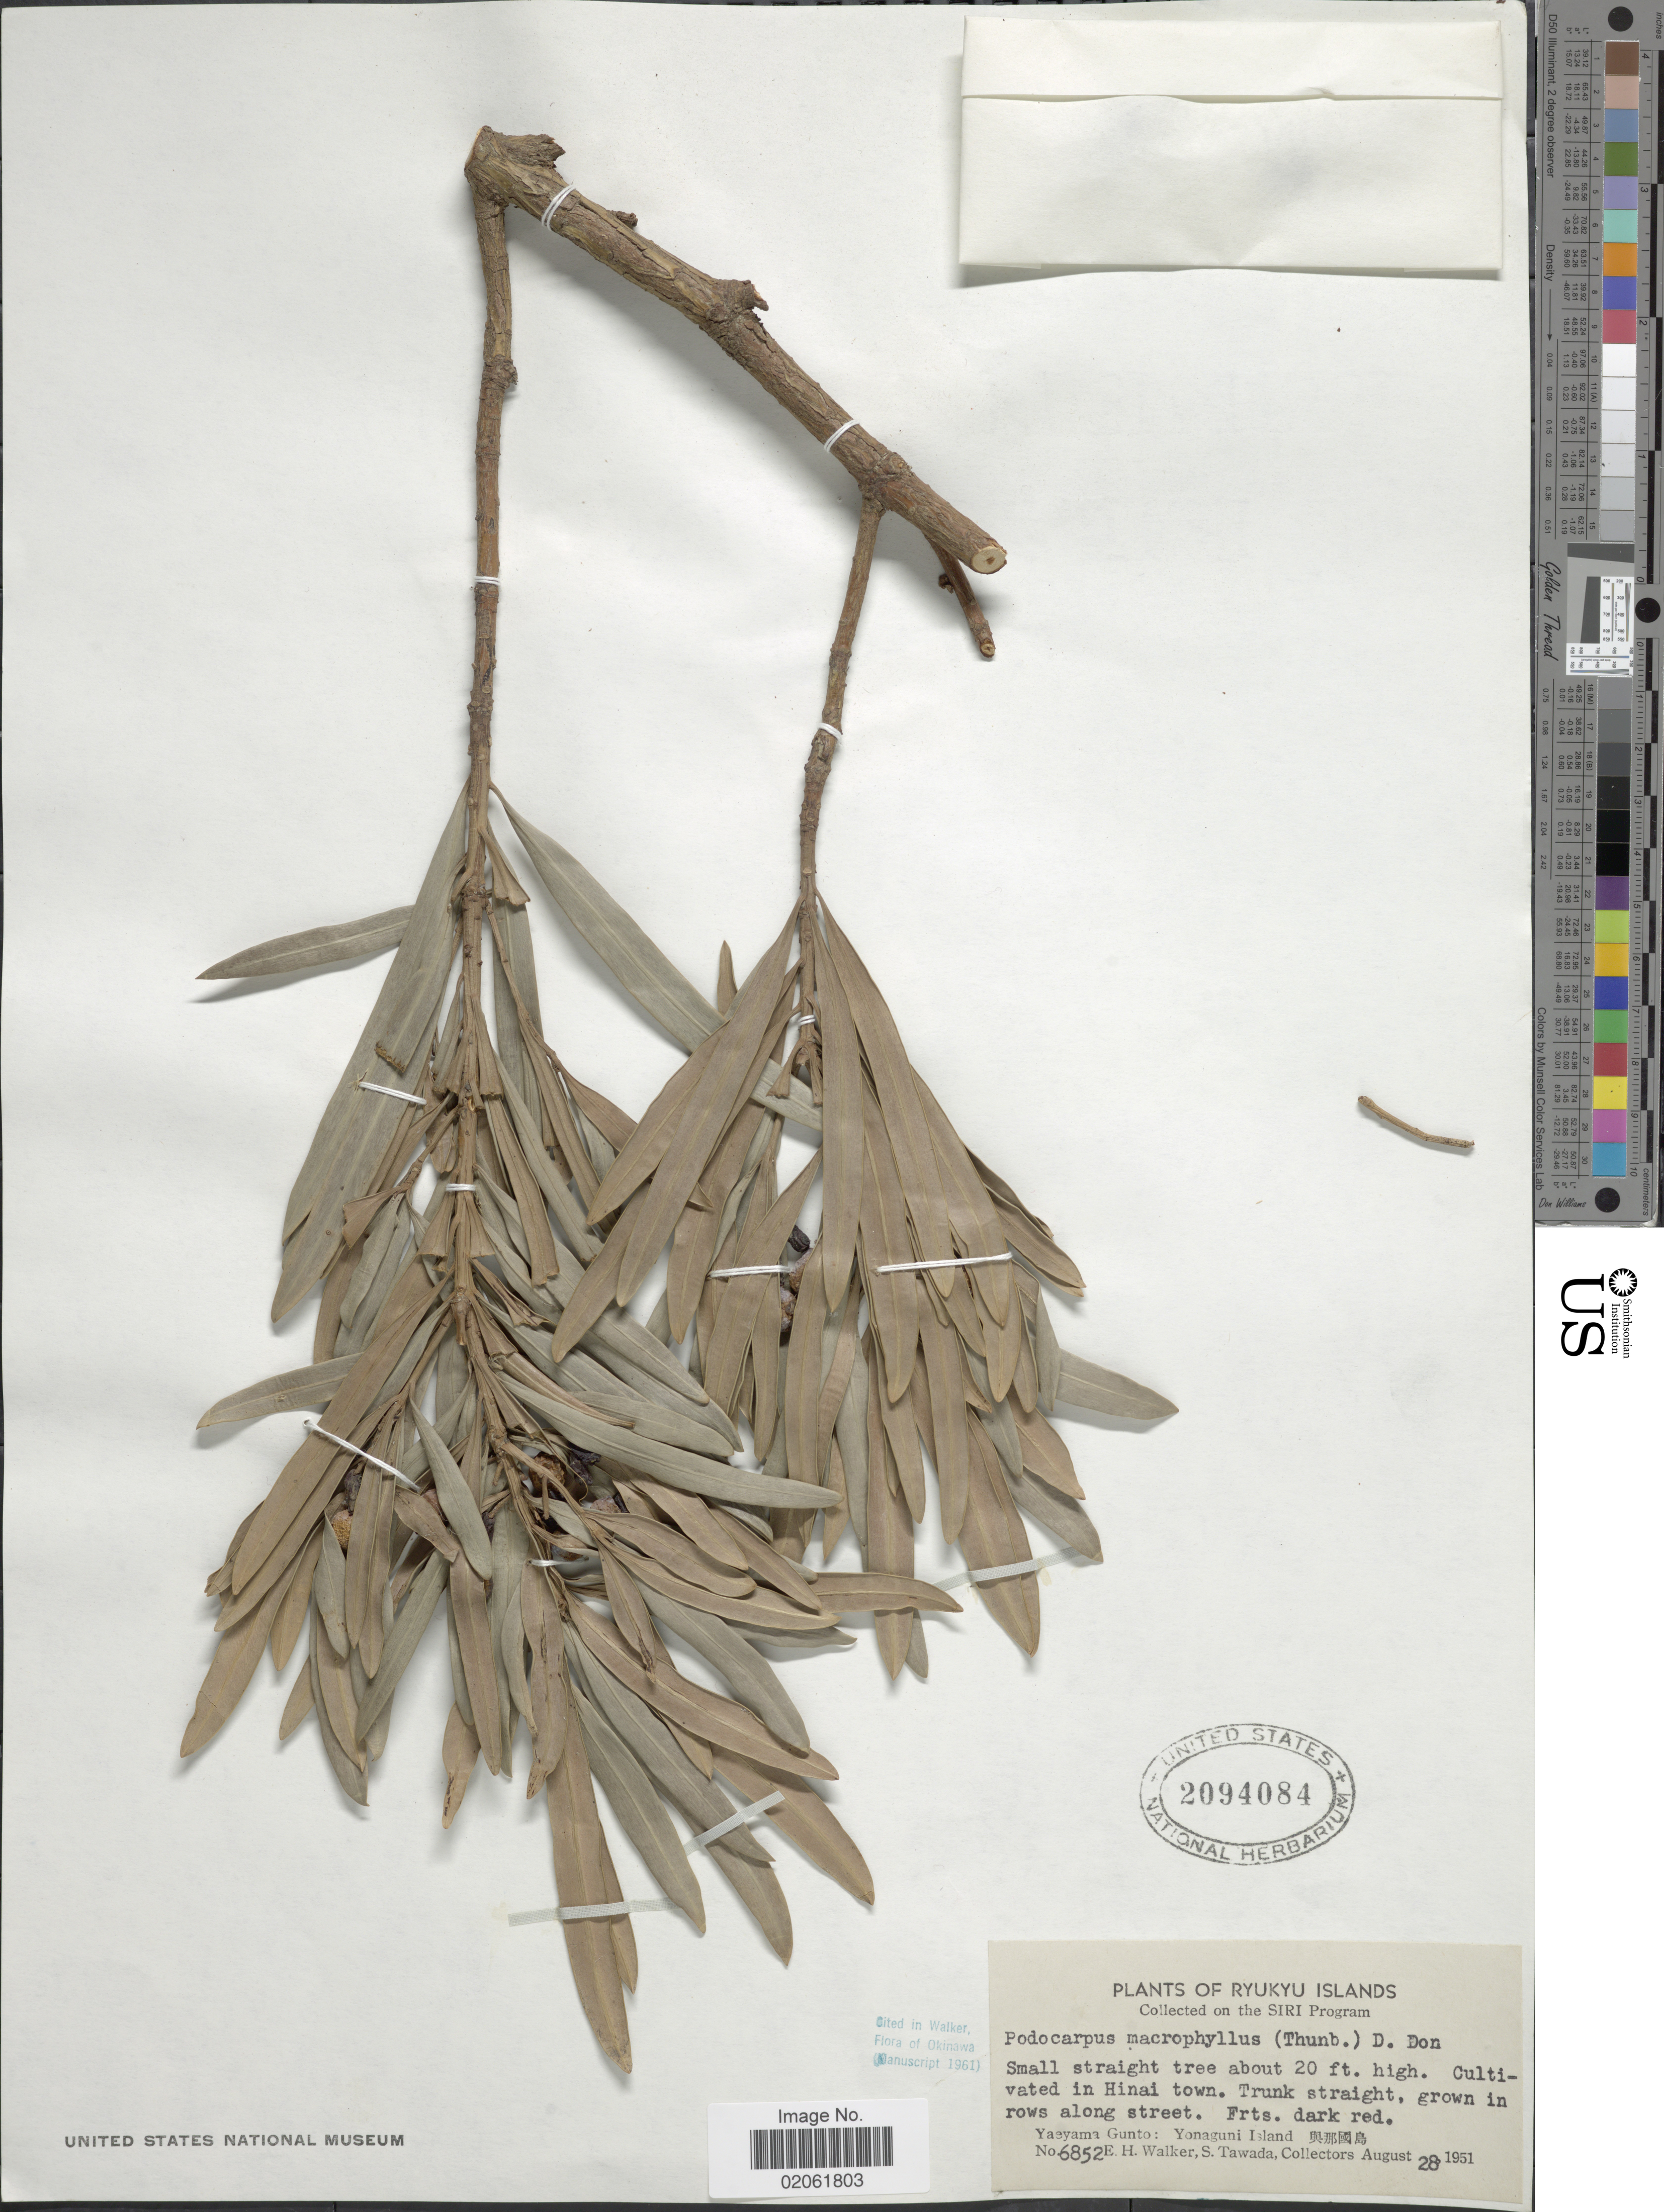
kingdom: Plantae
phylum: Tracheophyta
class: Pinopsida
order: Pinales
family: Podocarpaceae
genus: Podocarpus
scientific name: Podocarpus macrophyllus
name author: (Thunb.) Sweet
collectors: E. H. Walker & S. Tawada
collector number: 6852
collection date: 1951-08-28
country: Japan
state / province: Okinawa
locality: Ryukyu Islands, Hinai Town, Yaeyama Gunto: Yonaguni Island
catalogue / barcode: US 2094084